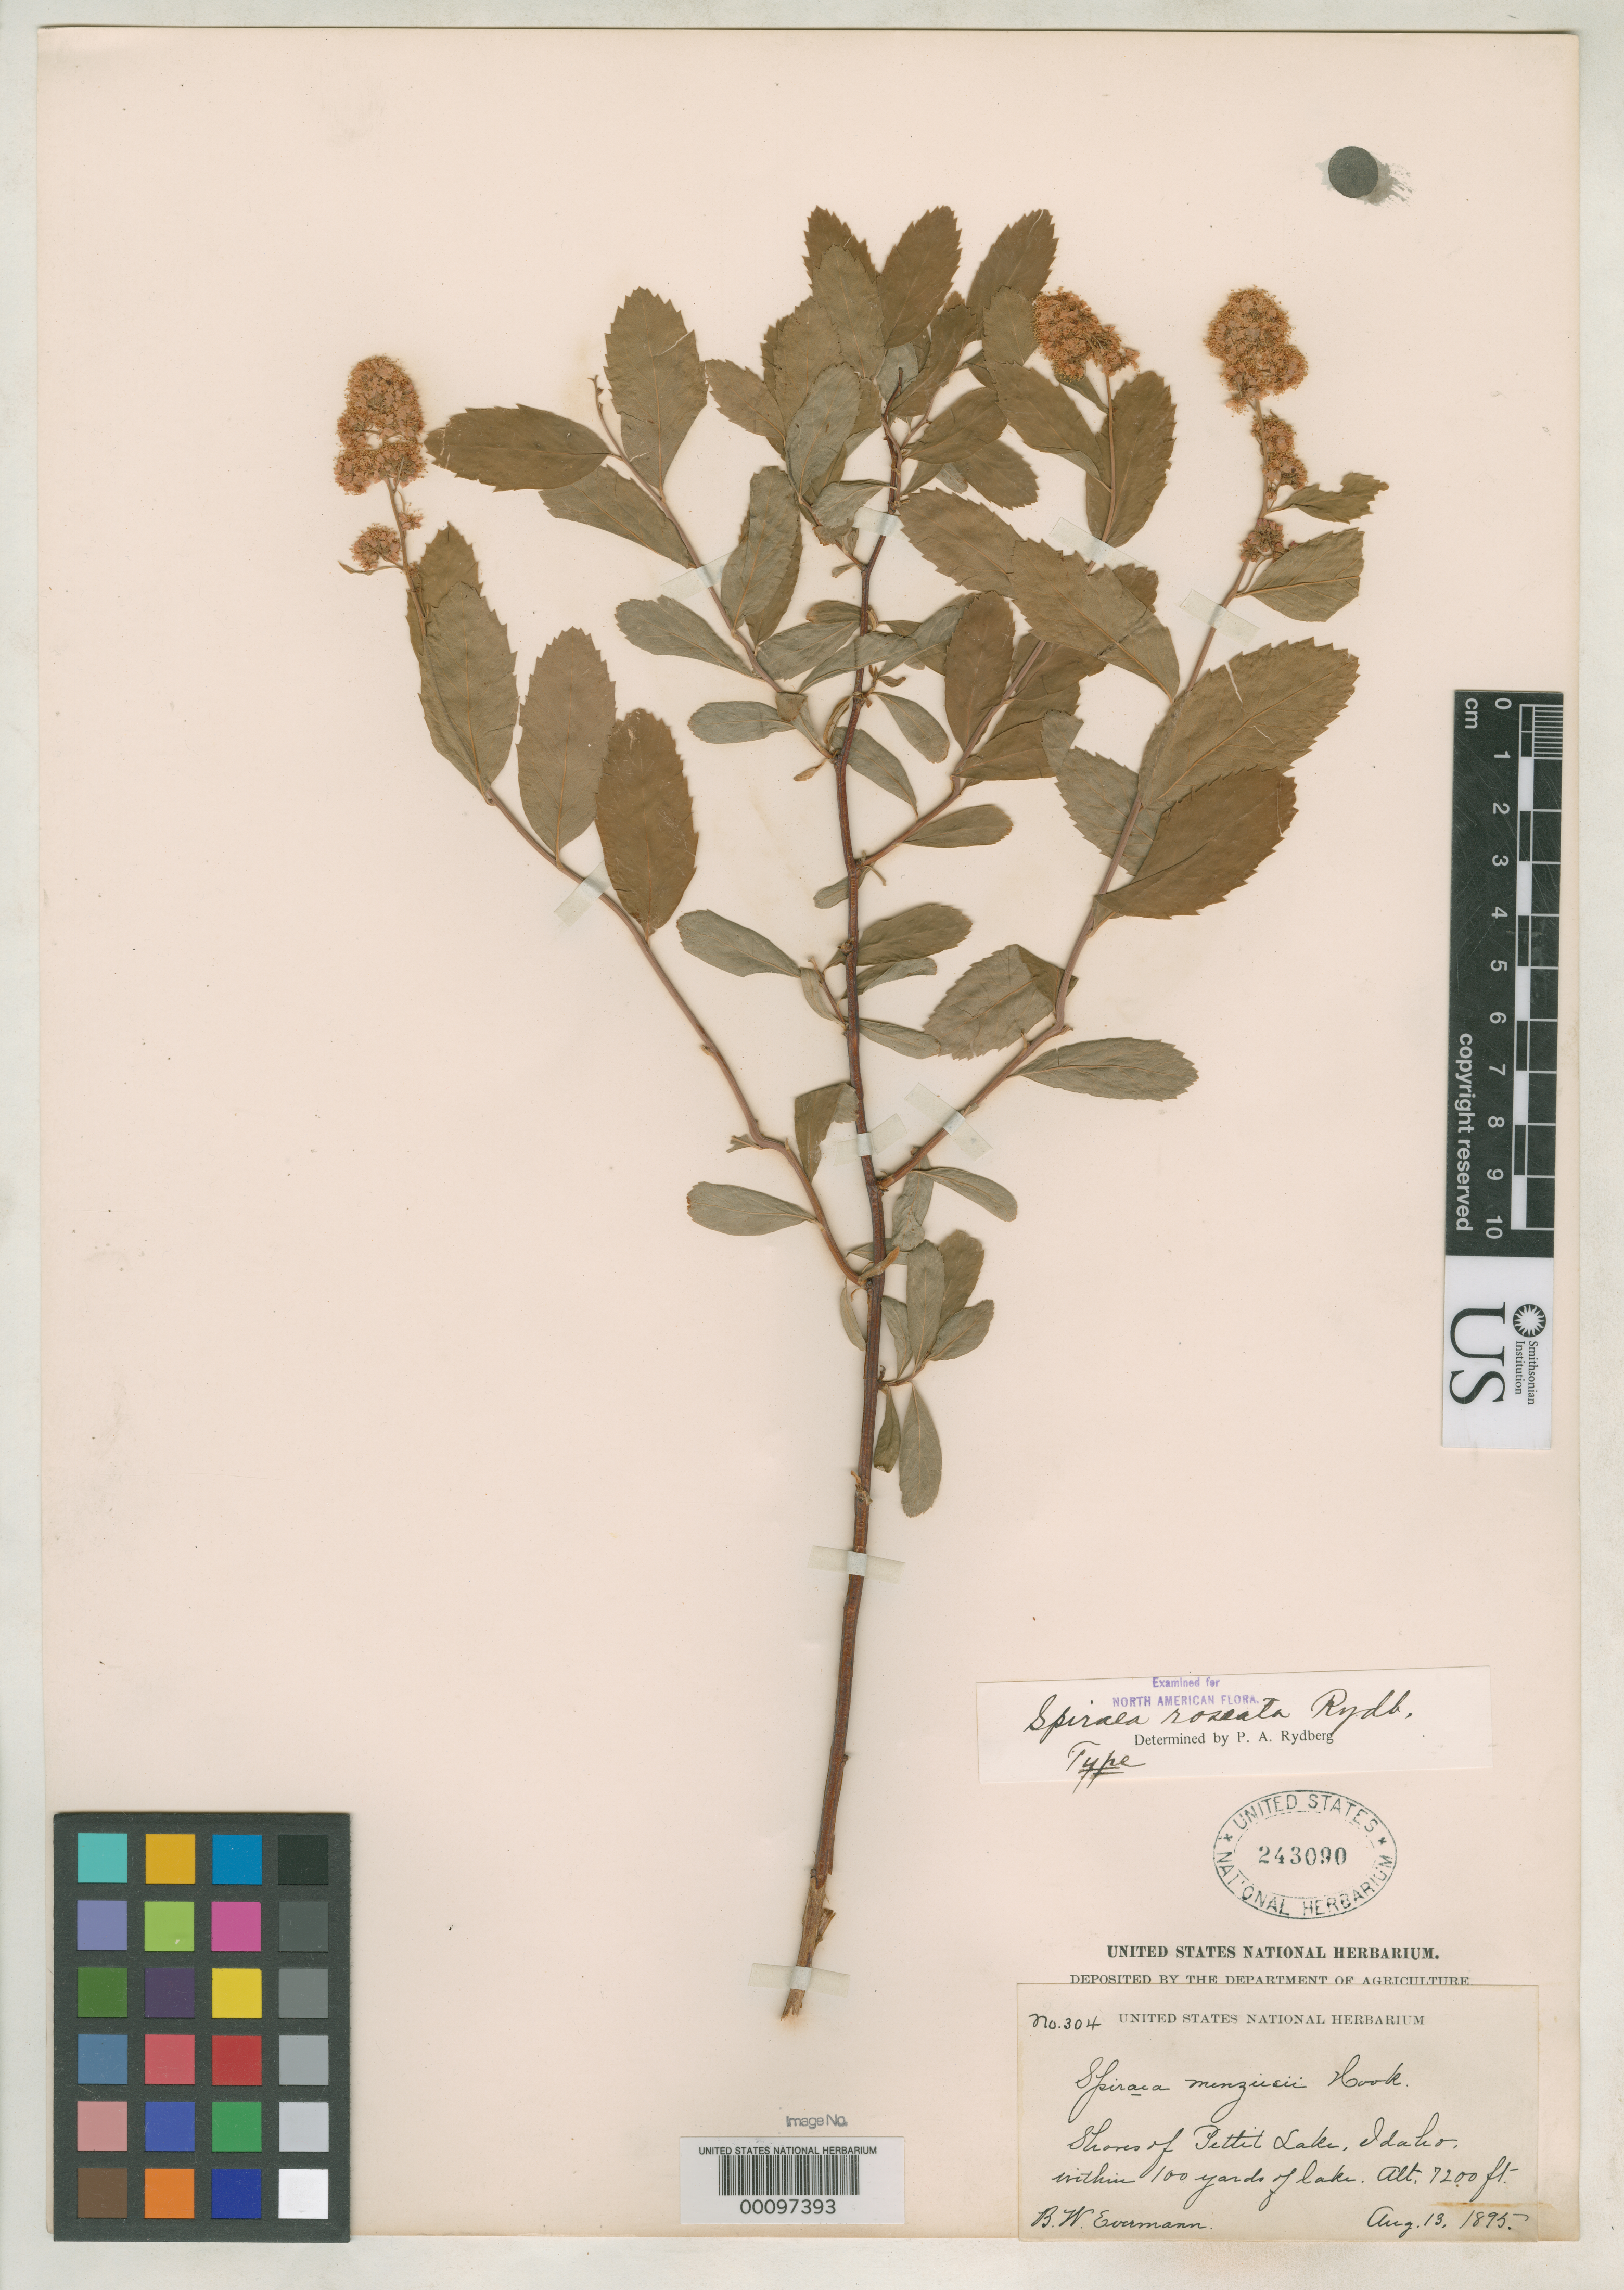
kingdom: Plantae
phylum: Tracheophyta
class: Magnoliopsida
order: Rosales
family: Rosaceae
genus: Spiraea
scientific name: Spiraea roseata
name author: Rydb.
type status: Holotype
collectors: B. W. Evermann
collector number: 304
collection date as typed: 13 Aug 1895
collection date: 1895-08-13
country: United States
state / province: Idaho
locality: Shores of Petitt Lake, within 100 yards of lake.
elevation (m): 2195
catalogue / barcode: US 243090